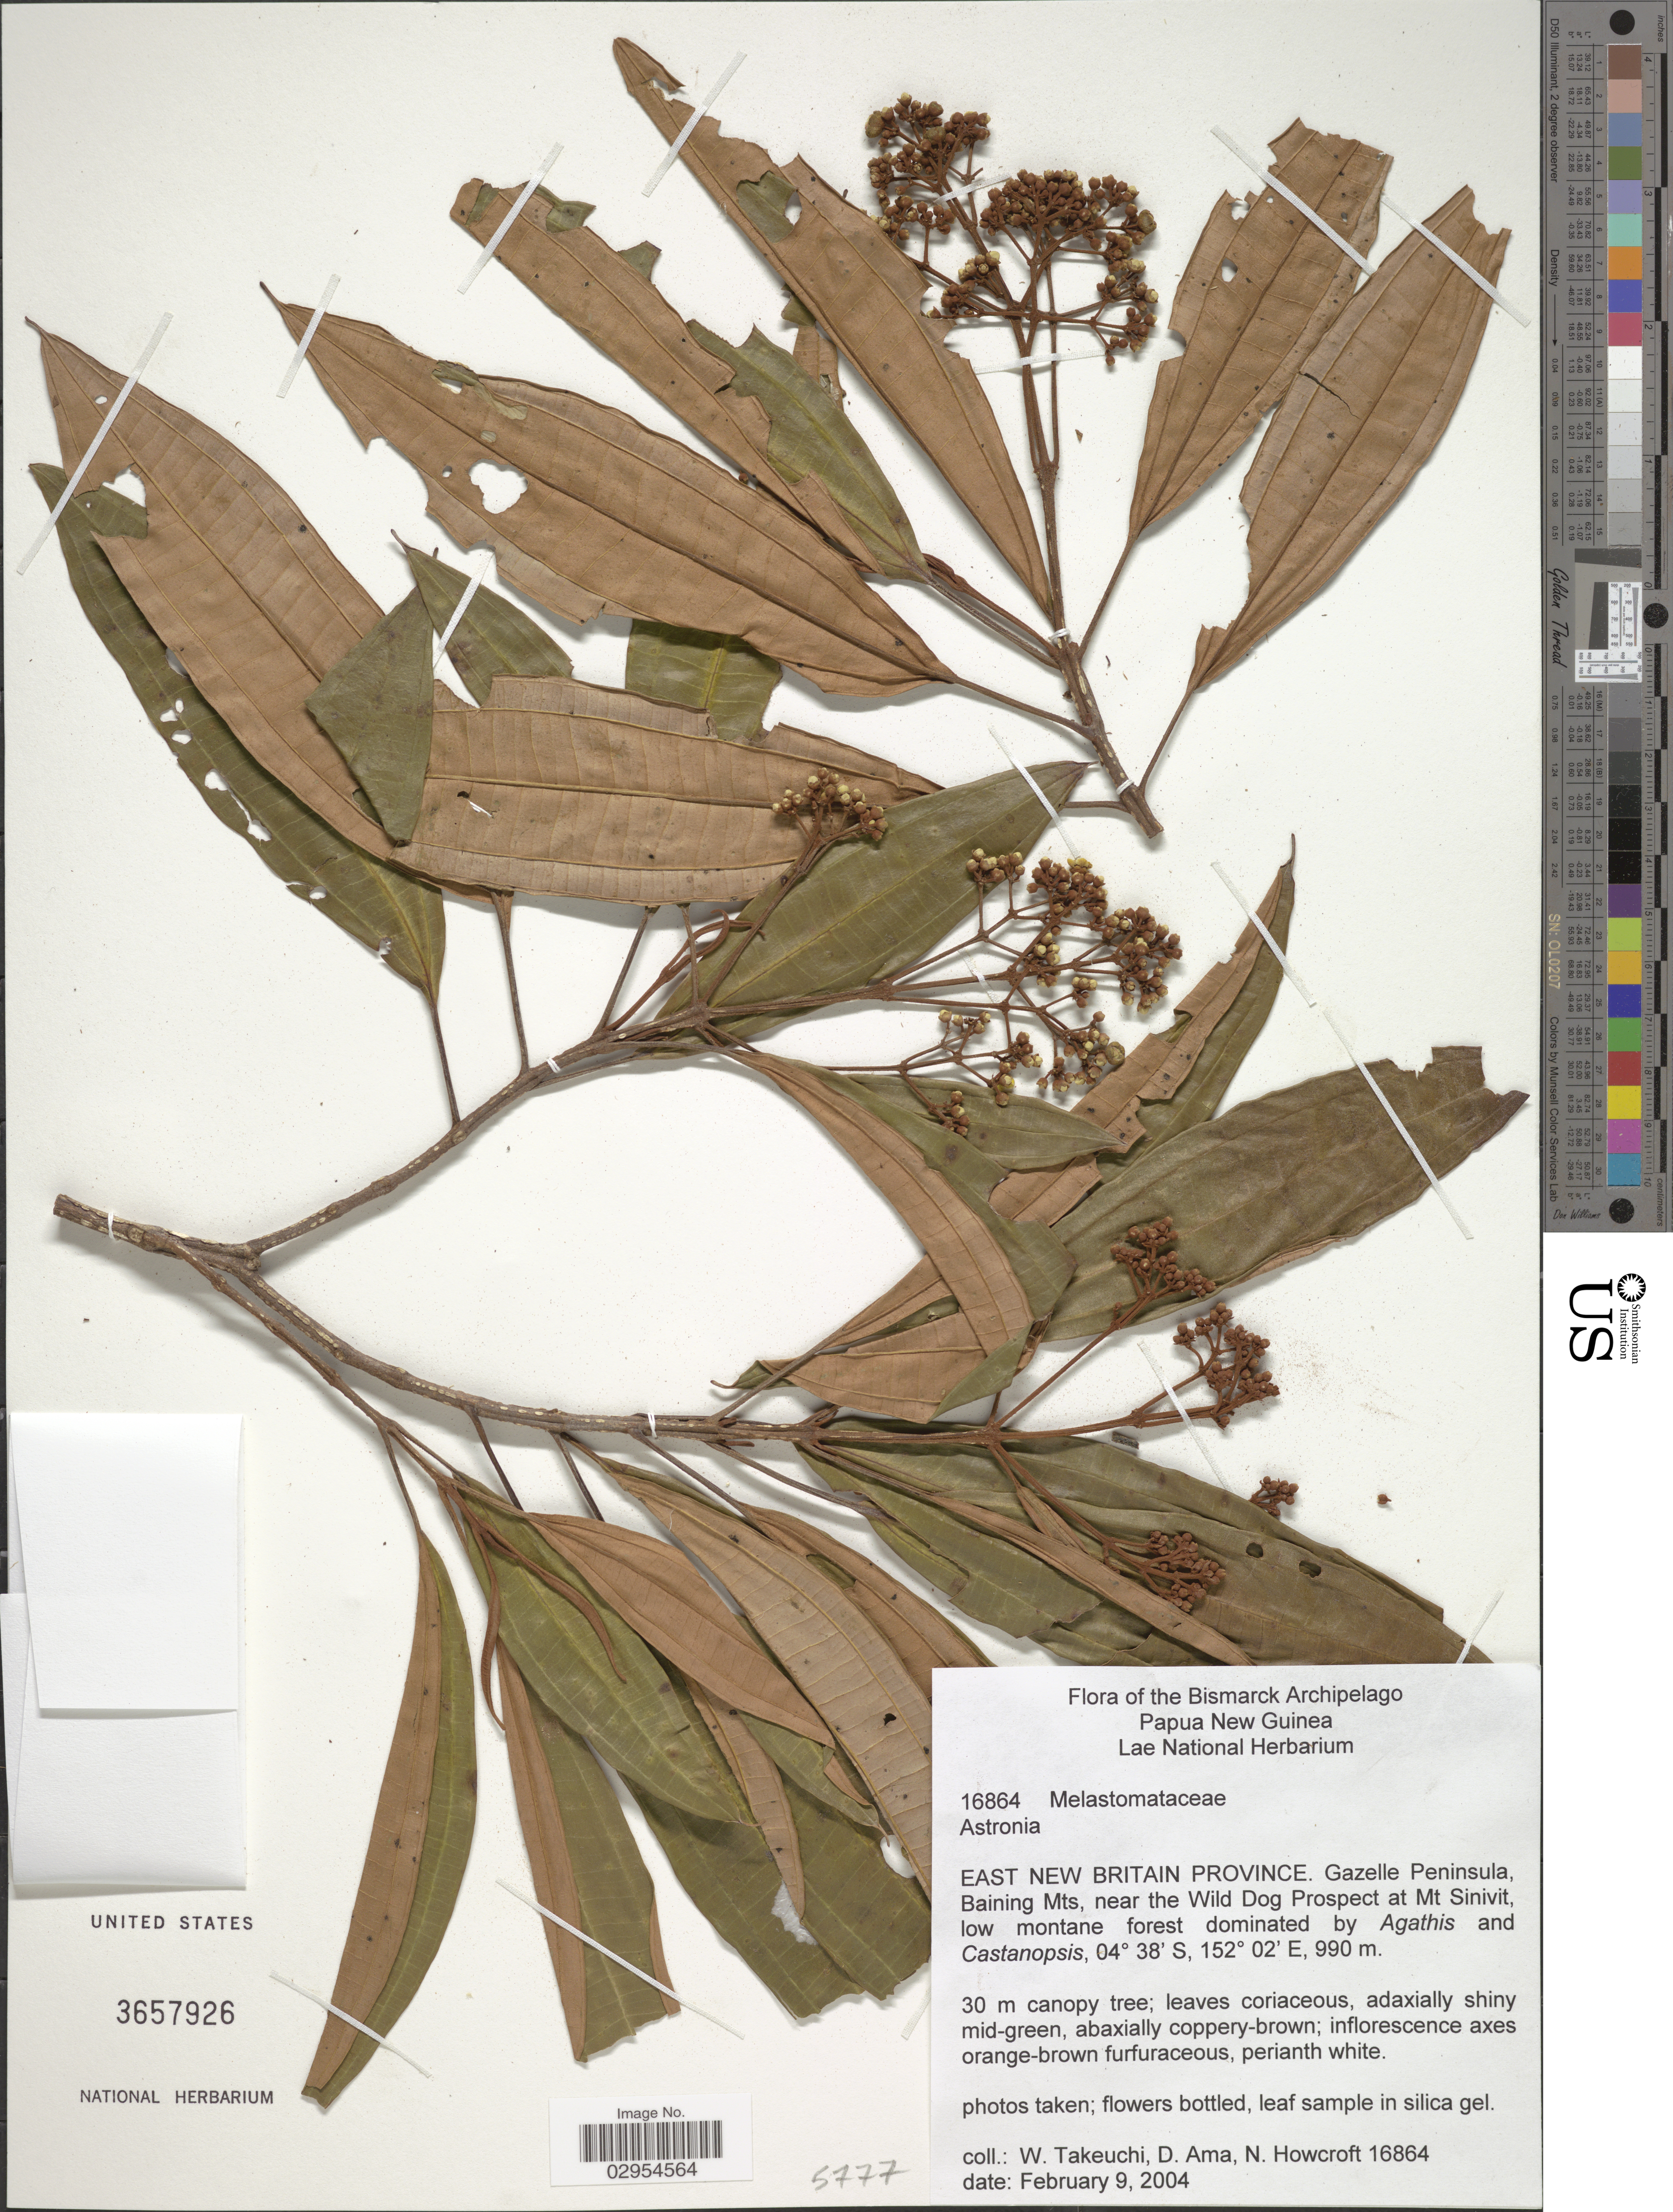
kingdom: Plantae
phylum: Tracheophyta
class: Magnoliopsida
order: Myrtales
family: Melastomataceae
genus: Astronia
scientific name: Astronia sp.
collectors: W. Takeuchi, D. Ama & N. Howcroft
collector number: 16864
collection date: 2004-02-09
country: Papua New Guinea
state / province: East New Britain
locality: Gazelle Peninsula, Baining Mts, near the Wild Dog Prospect at Mt Sinivit.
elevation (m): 990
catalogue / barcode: US 3657926